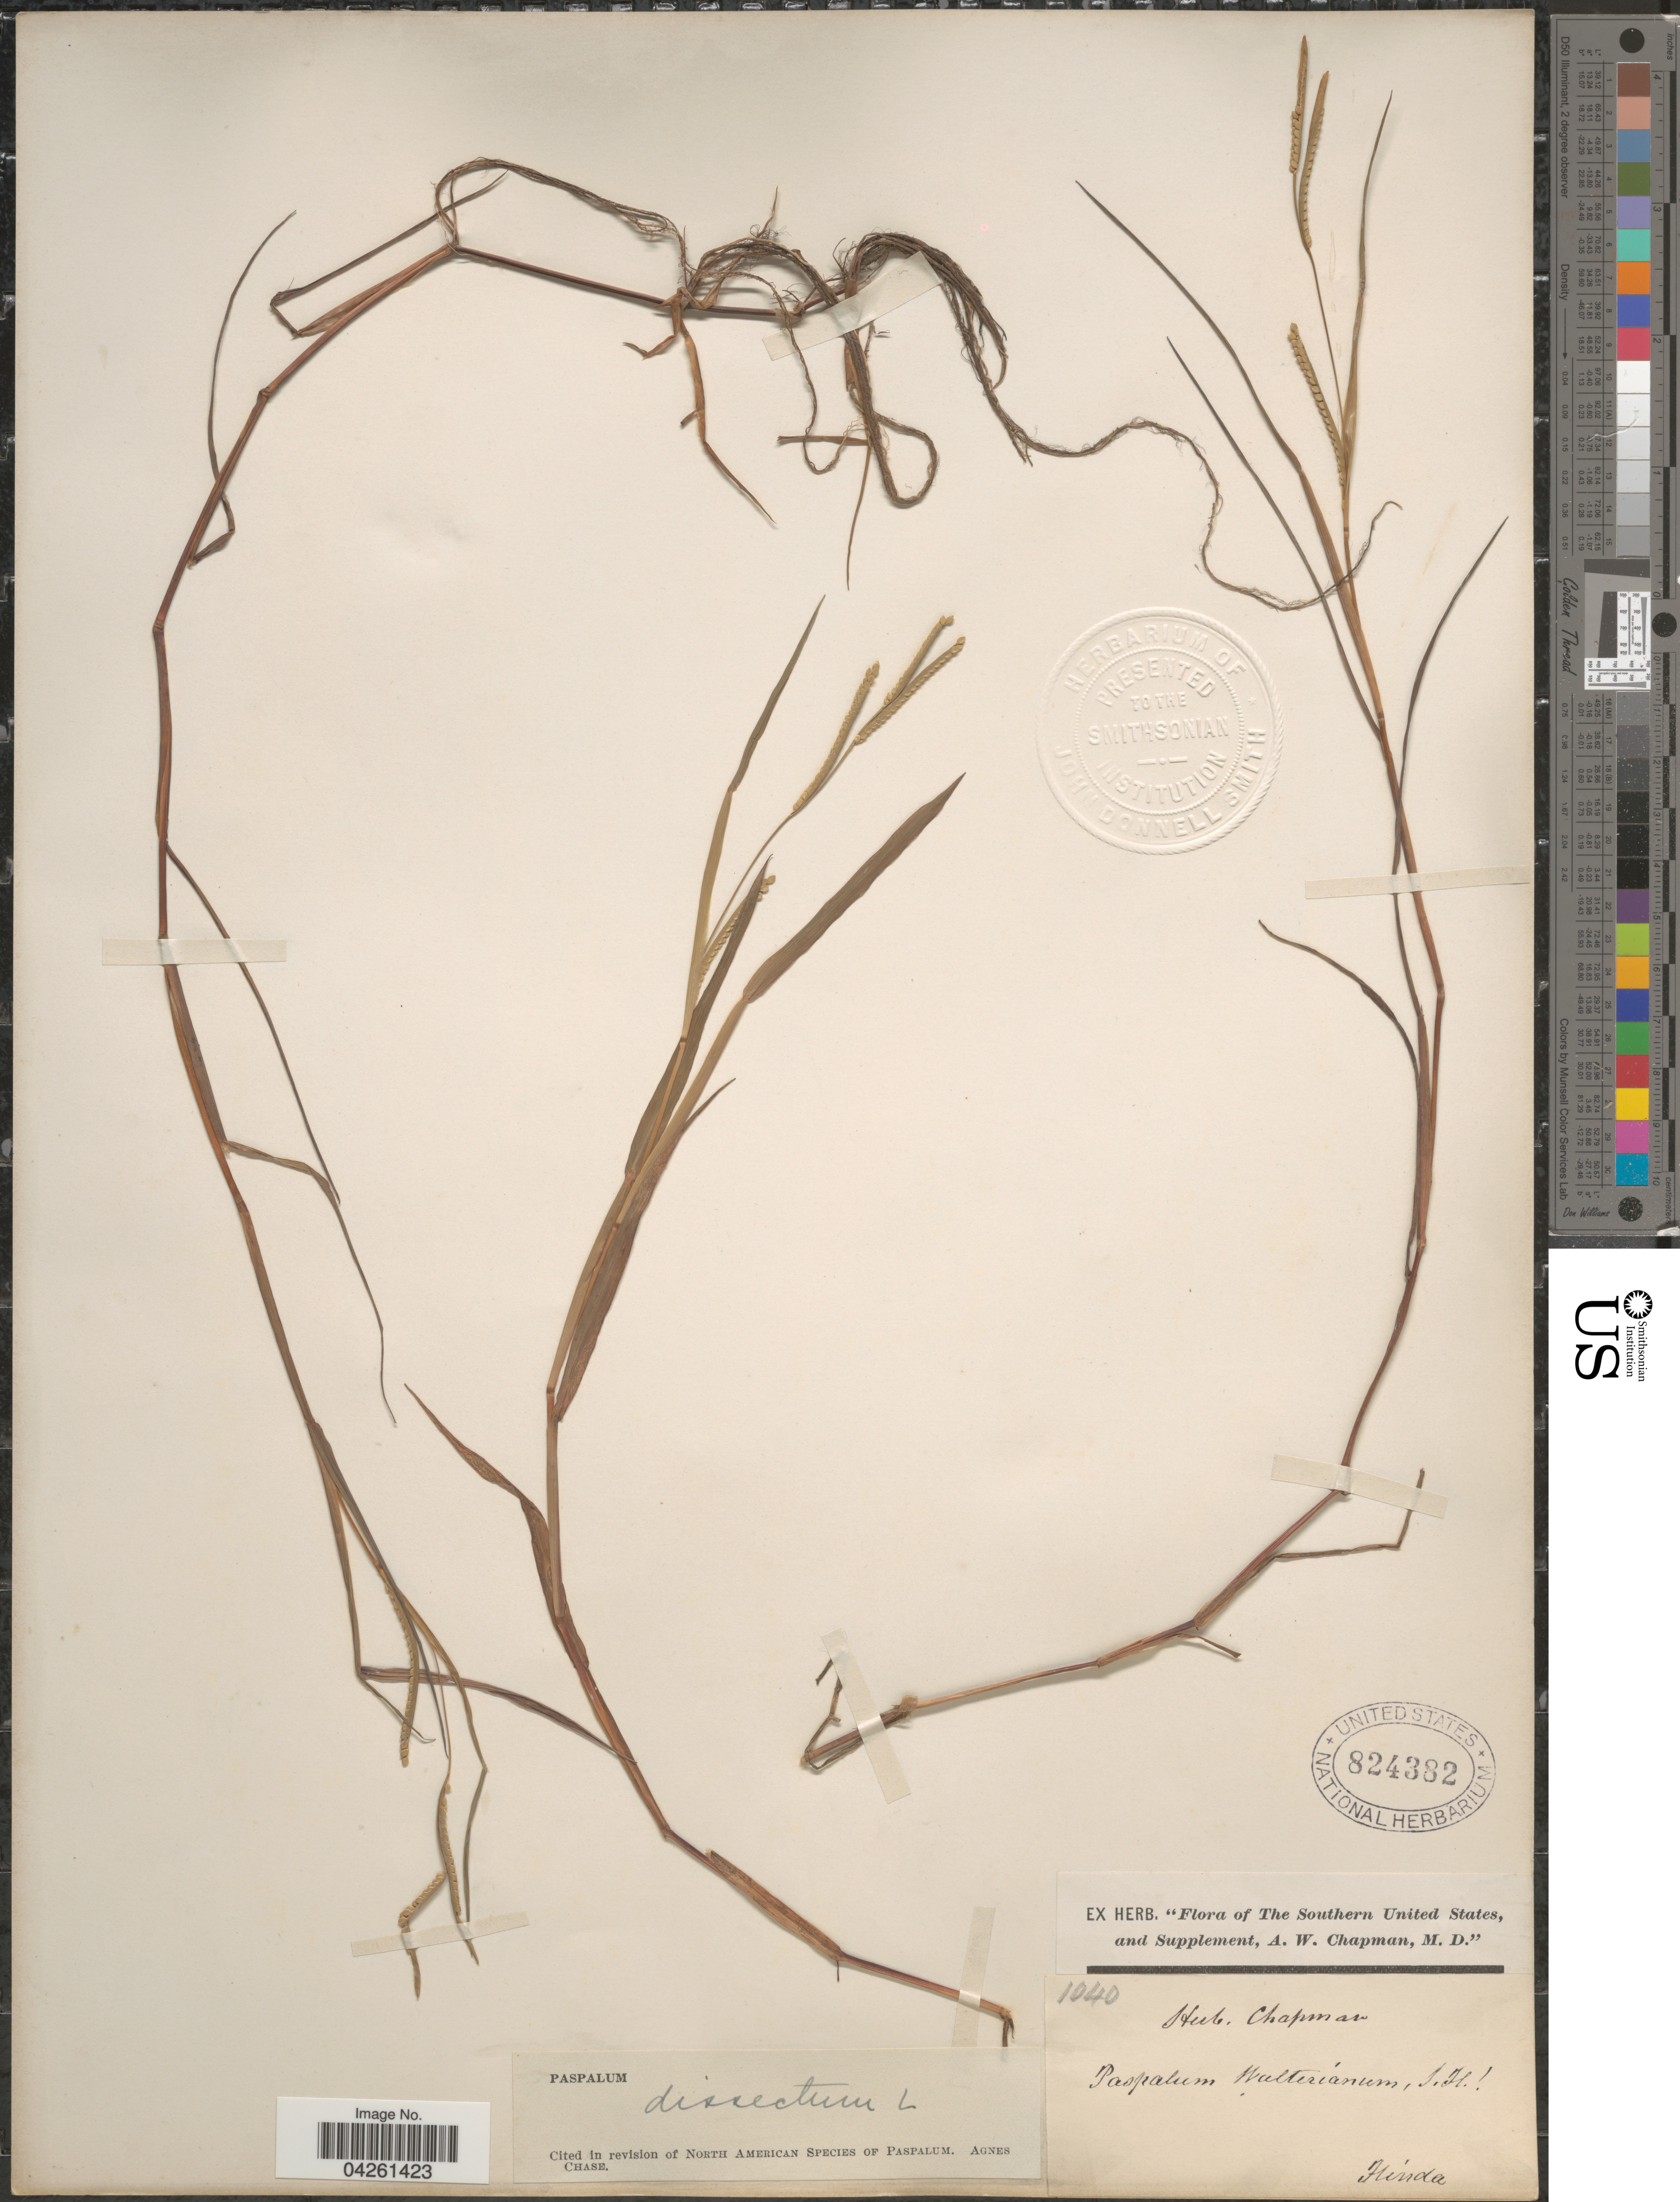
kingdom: Plantae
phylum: Tracheophyta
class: Liliopsida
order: Poales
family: Poaceae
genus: Paspalum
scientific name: Paspalum dissectum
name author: (L.) L.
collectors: ex herb. A.W. Chapman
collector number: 1040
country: United States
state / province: Florida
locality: The Southern United States.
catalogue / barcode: US 824382